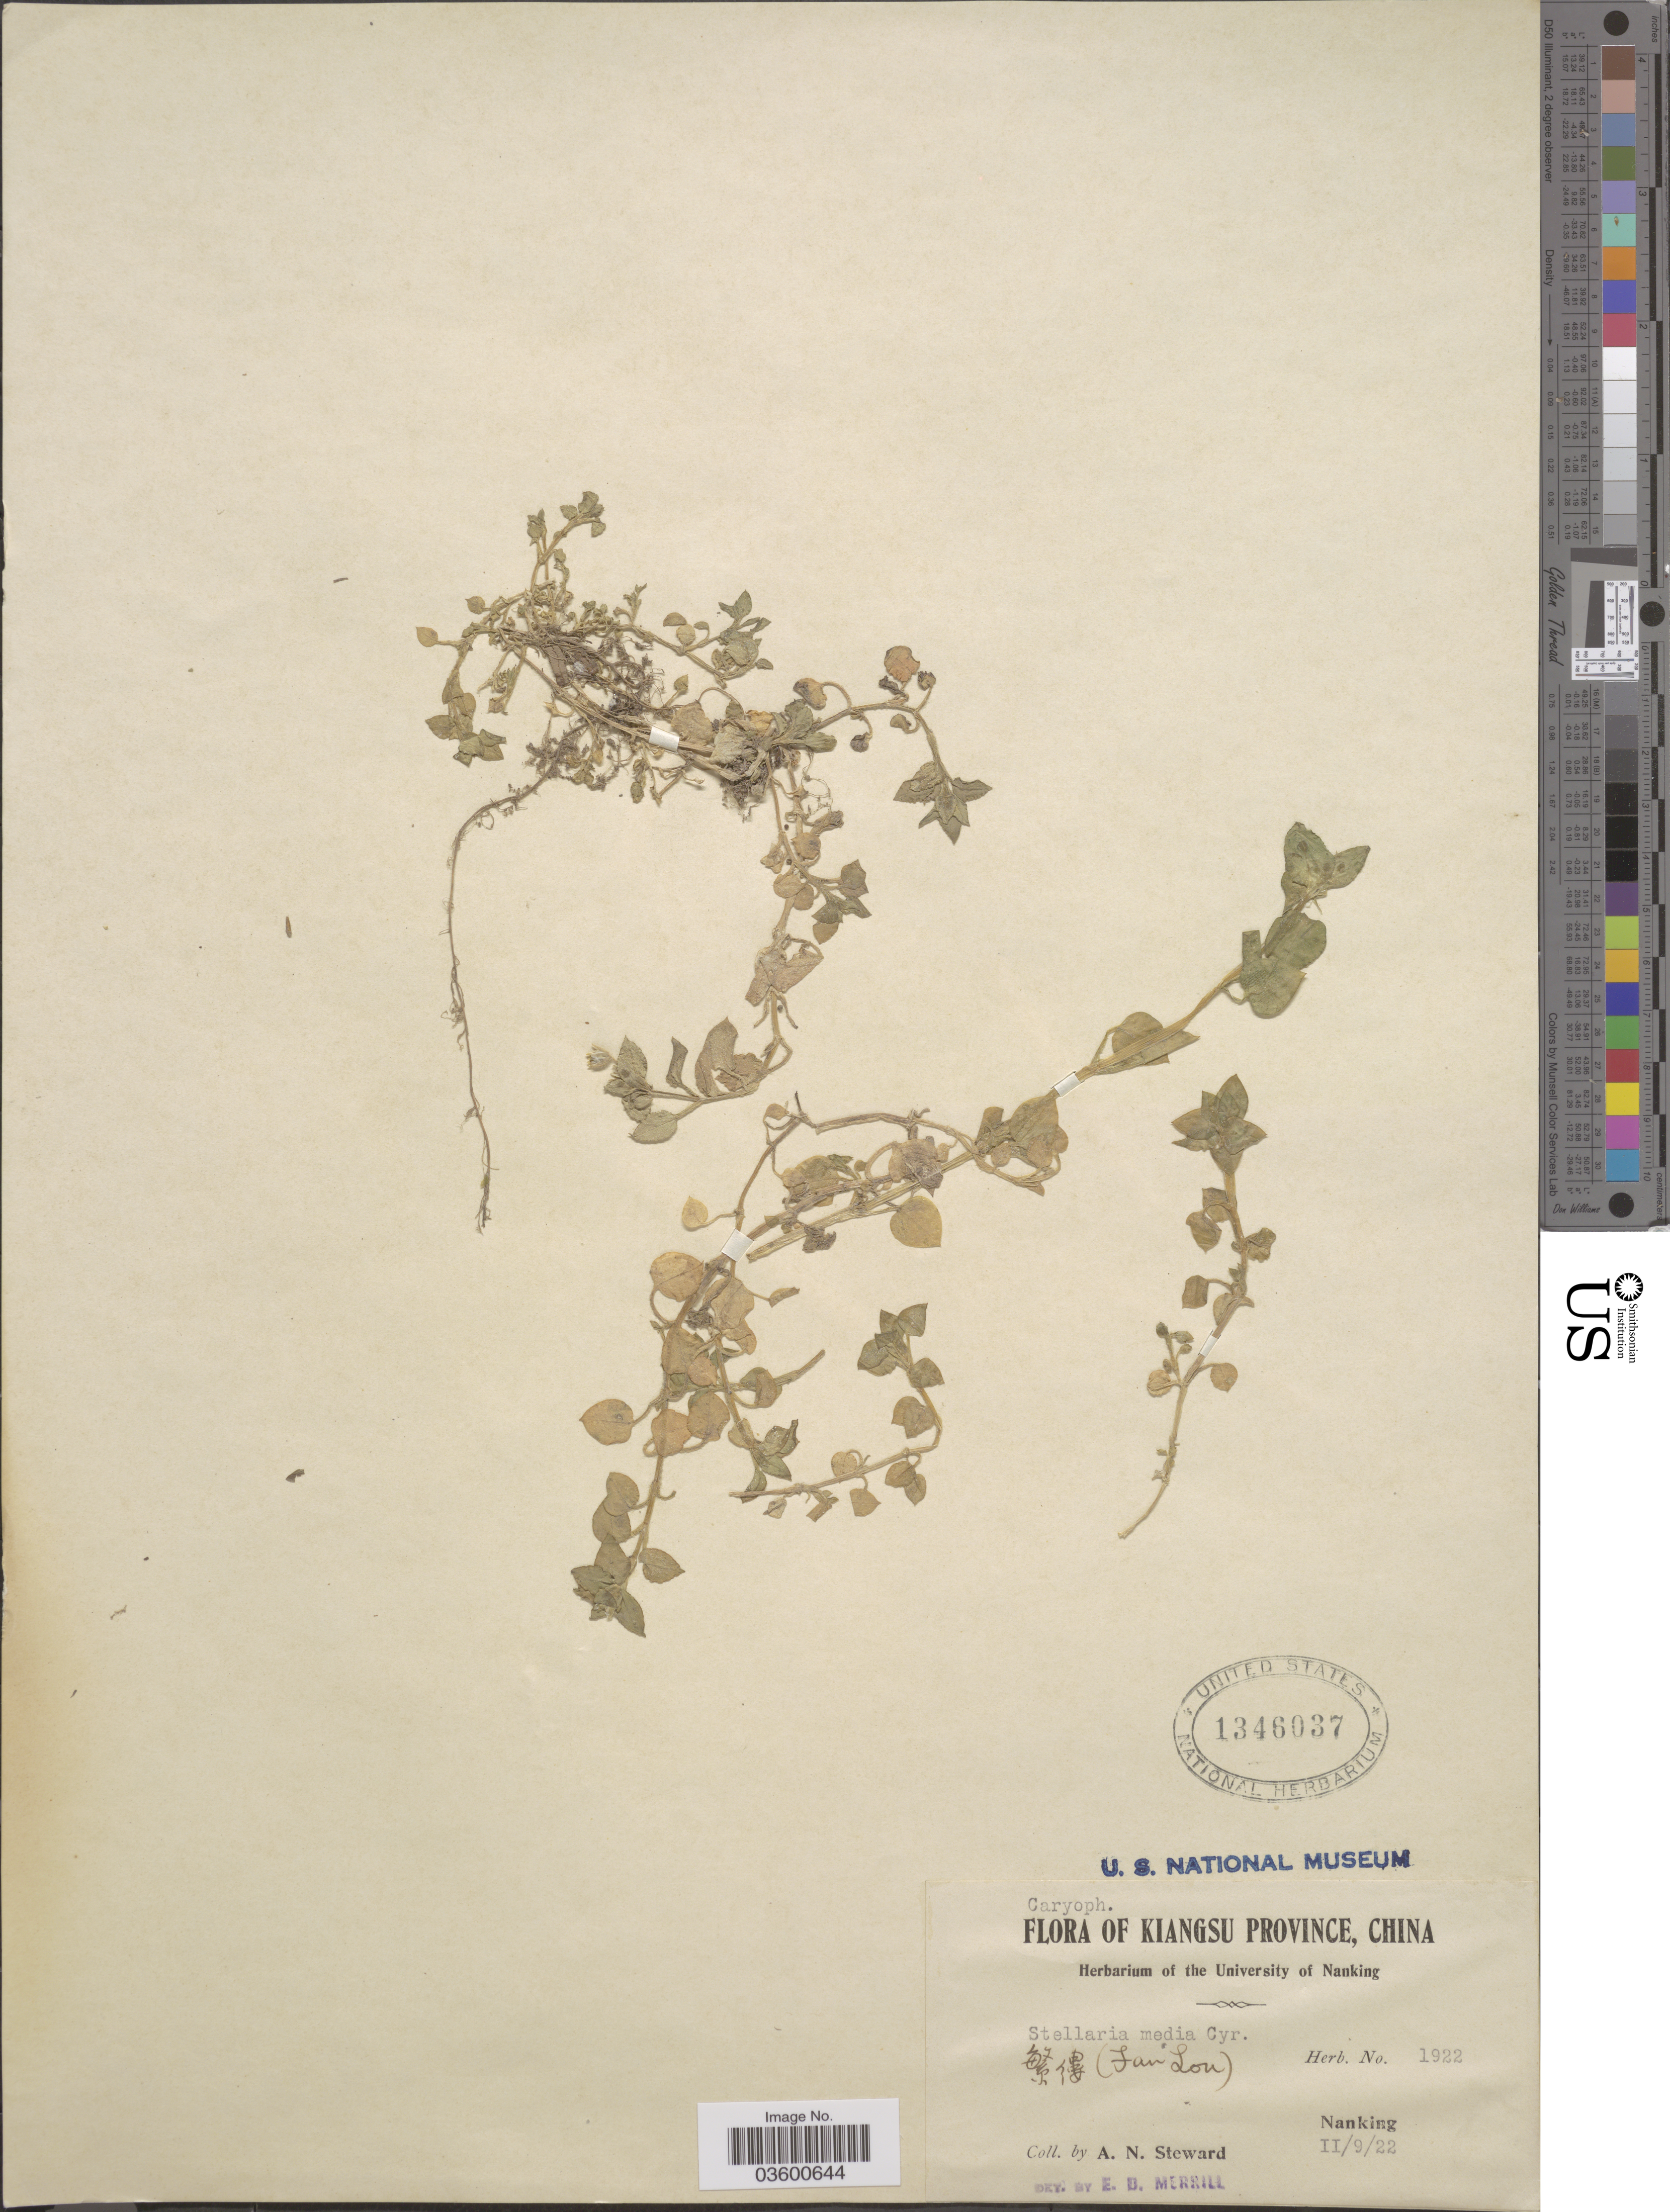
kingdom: Plantae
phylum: Tracheophyta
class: Magnoliopsida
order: Caryophyllales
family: Caryophyllaceae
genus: Stellaria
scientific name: Stellaria media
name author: (L.) Vill.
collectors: A. N. Steward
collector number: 1922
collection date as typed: Transcribed d/m/y: 9/2/22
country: China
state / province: Jiangsu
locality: Kiangsu Province. Nanking.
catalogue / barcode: US 1346037